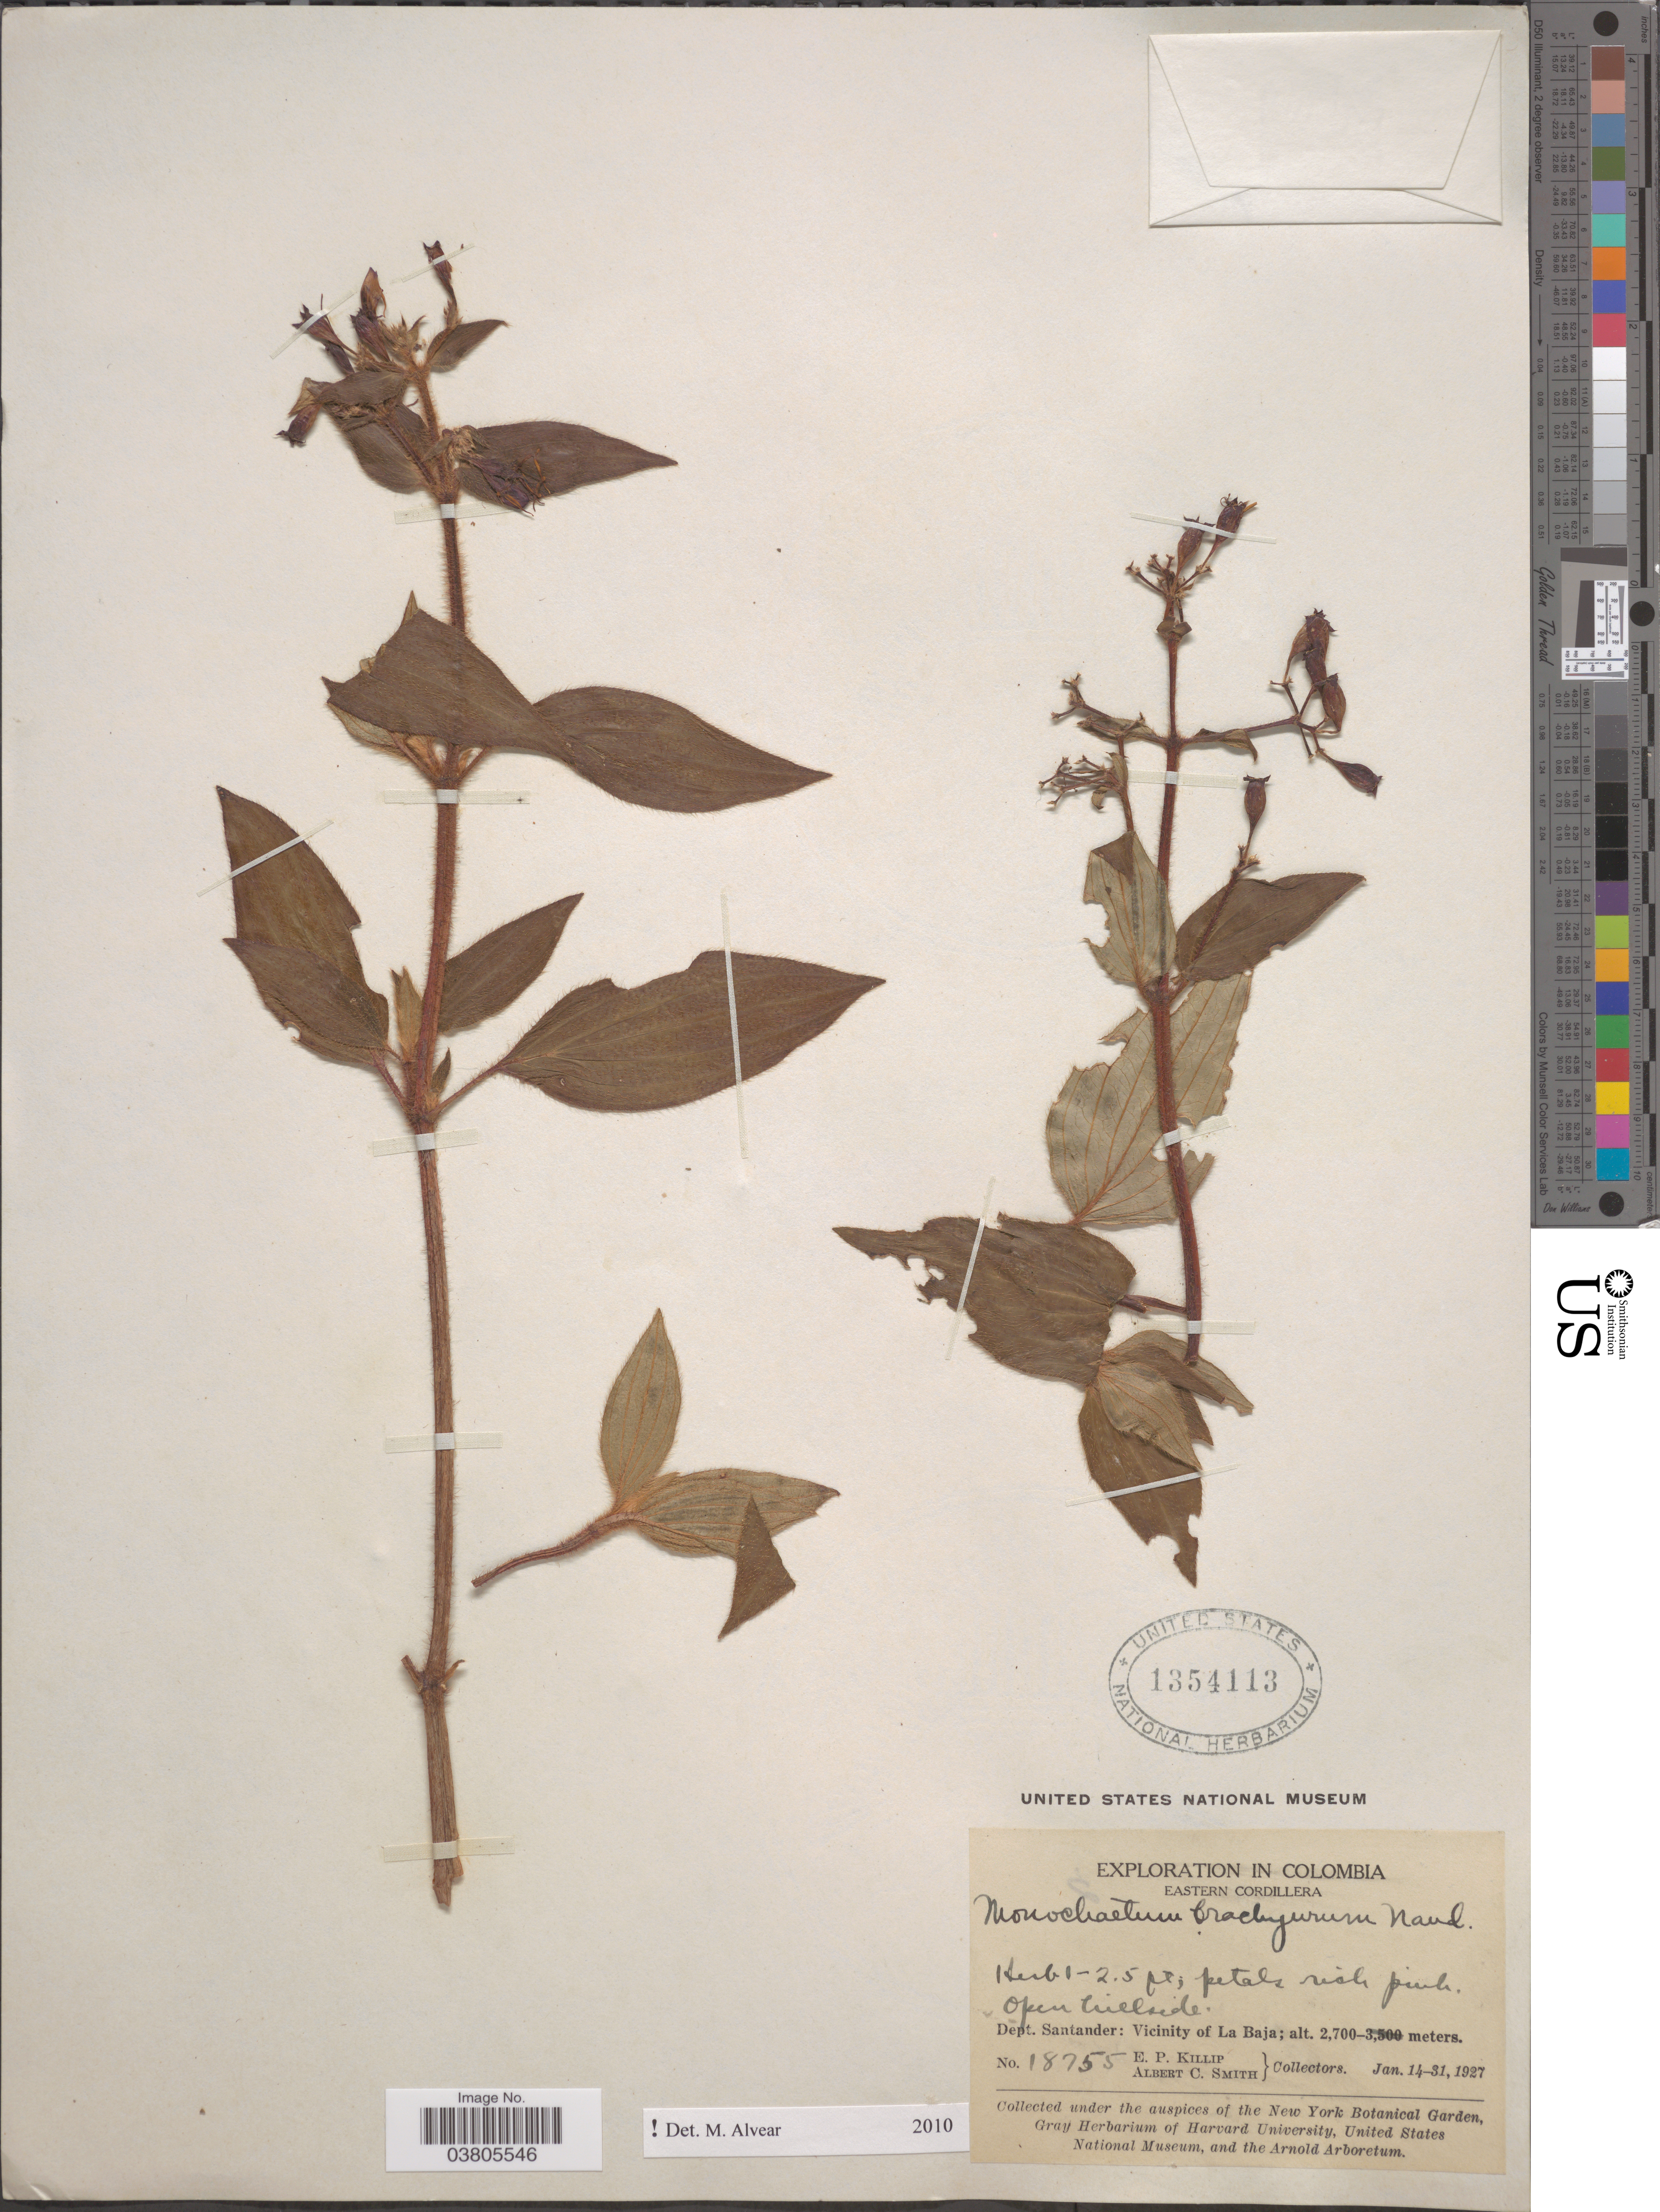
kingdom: Plantae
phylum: Tracheophyta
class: Magnoliopsida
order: Myrtales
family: Melastomataceae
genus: Monochaetum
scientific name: Monochaetum brachyurum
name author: Naudin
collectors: E. P. Killip & A. C. Smith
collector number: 18755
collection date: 1927-01-14/1927-01-31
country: Colombia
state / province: Santander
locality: Eastern Cordillera. Dept. Santander: Vicinity of La Baja.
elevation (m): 2700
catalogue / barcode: US 1354113